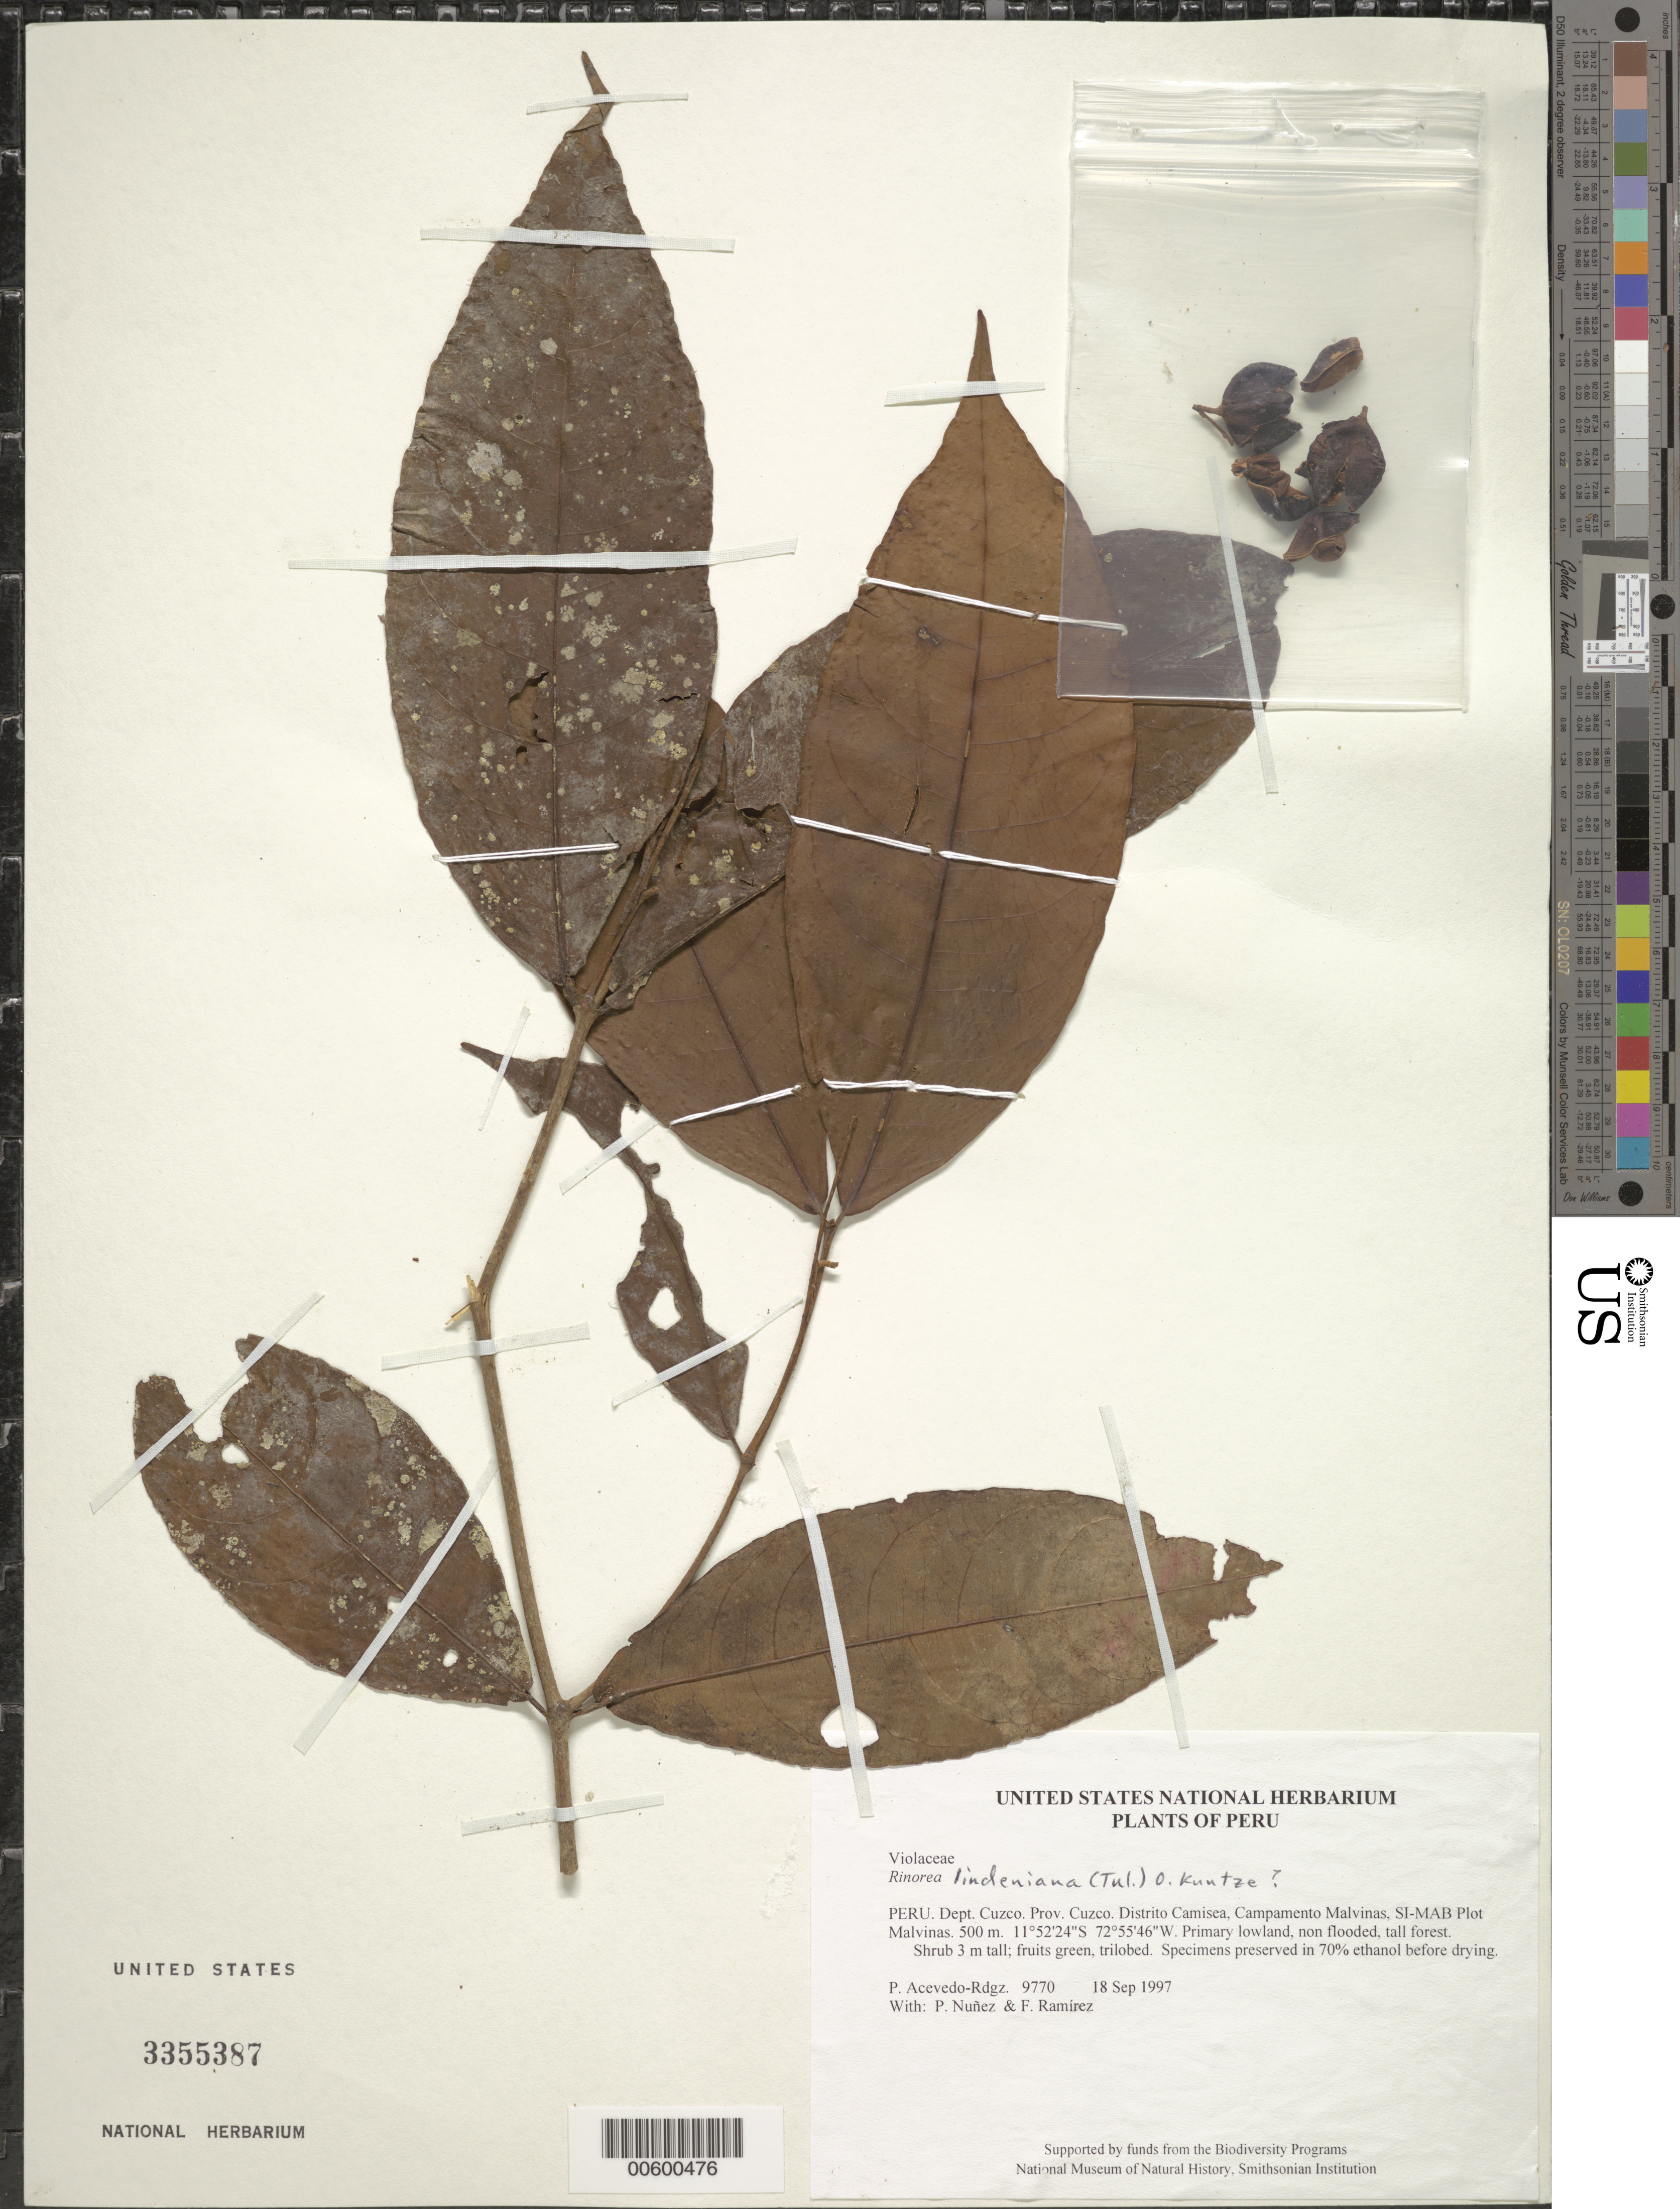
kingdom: Plantae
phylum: Tracheophyta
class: Magnoliopsida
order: Malpighiales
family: Violaceae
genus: Rinorea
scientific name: Rinorea lindeniana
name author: (Tul.) Kuntze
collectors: P. Acevedo-Rodr., P. Nuñez V. & F. Ramirez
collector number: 9770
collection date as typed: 18 Sep 1997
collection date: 1997-09-18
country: Peru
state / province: Cusco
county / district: Cusco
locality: Distrito Camisea, Campamento Malvinas, SI-MAB Plot Malvinas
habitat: Primary lowland, non flooded, tall forest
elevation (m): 500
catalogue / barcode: US 3355387